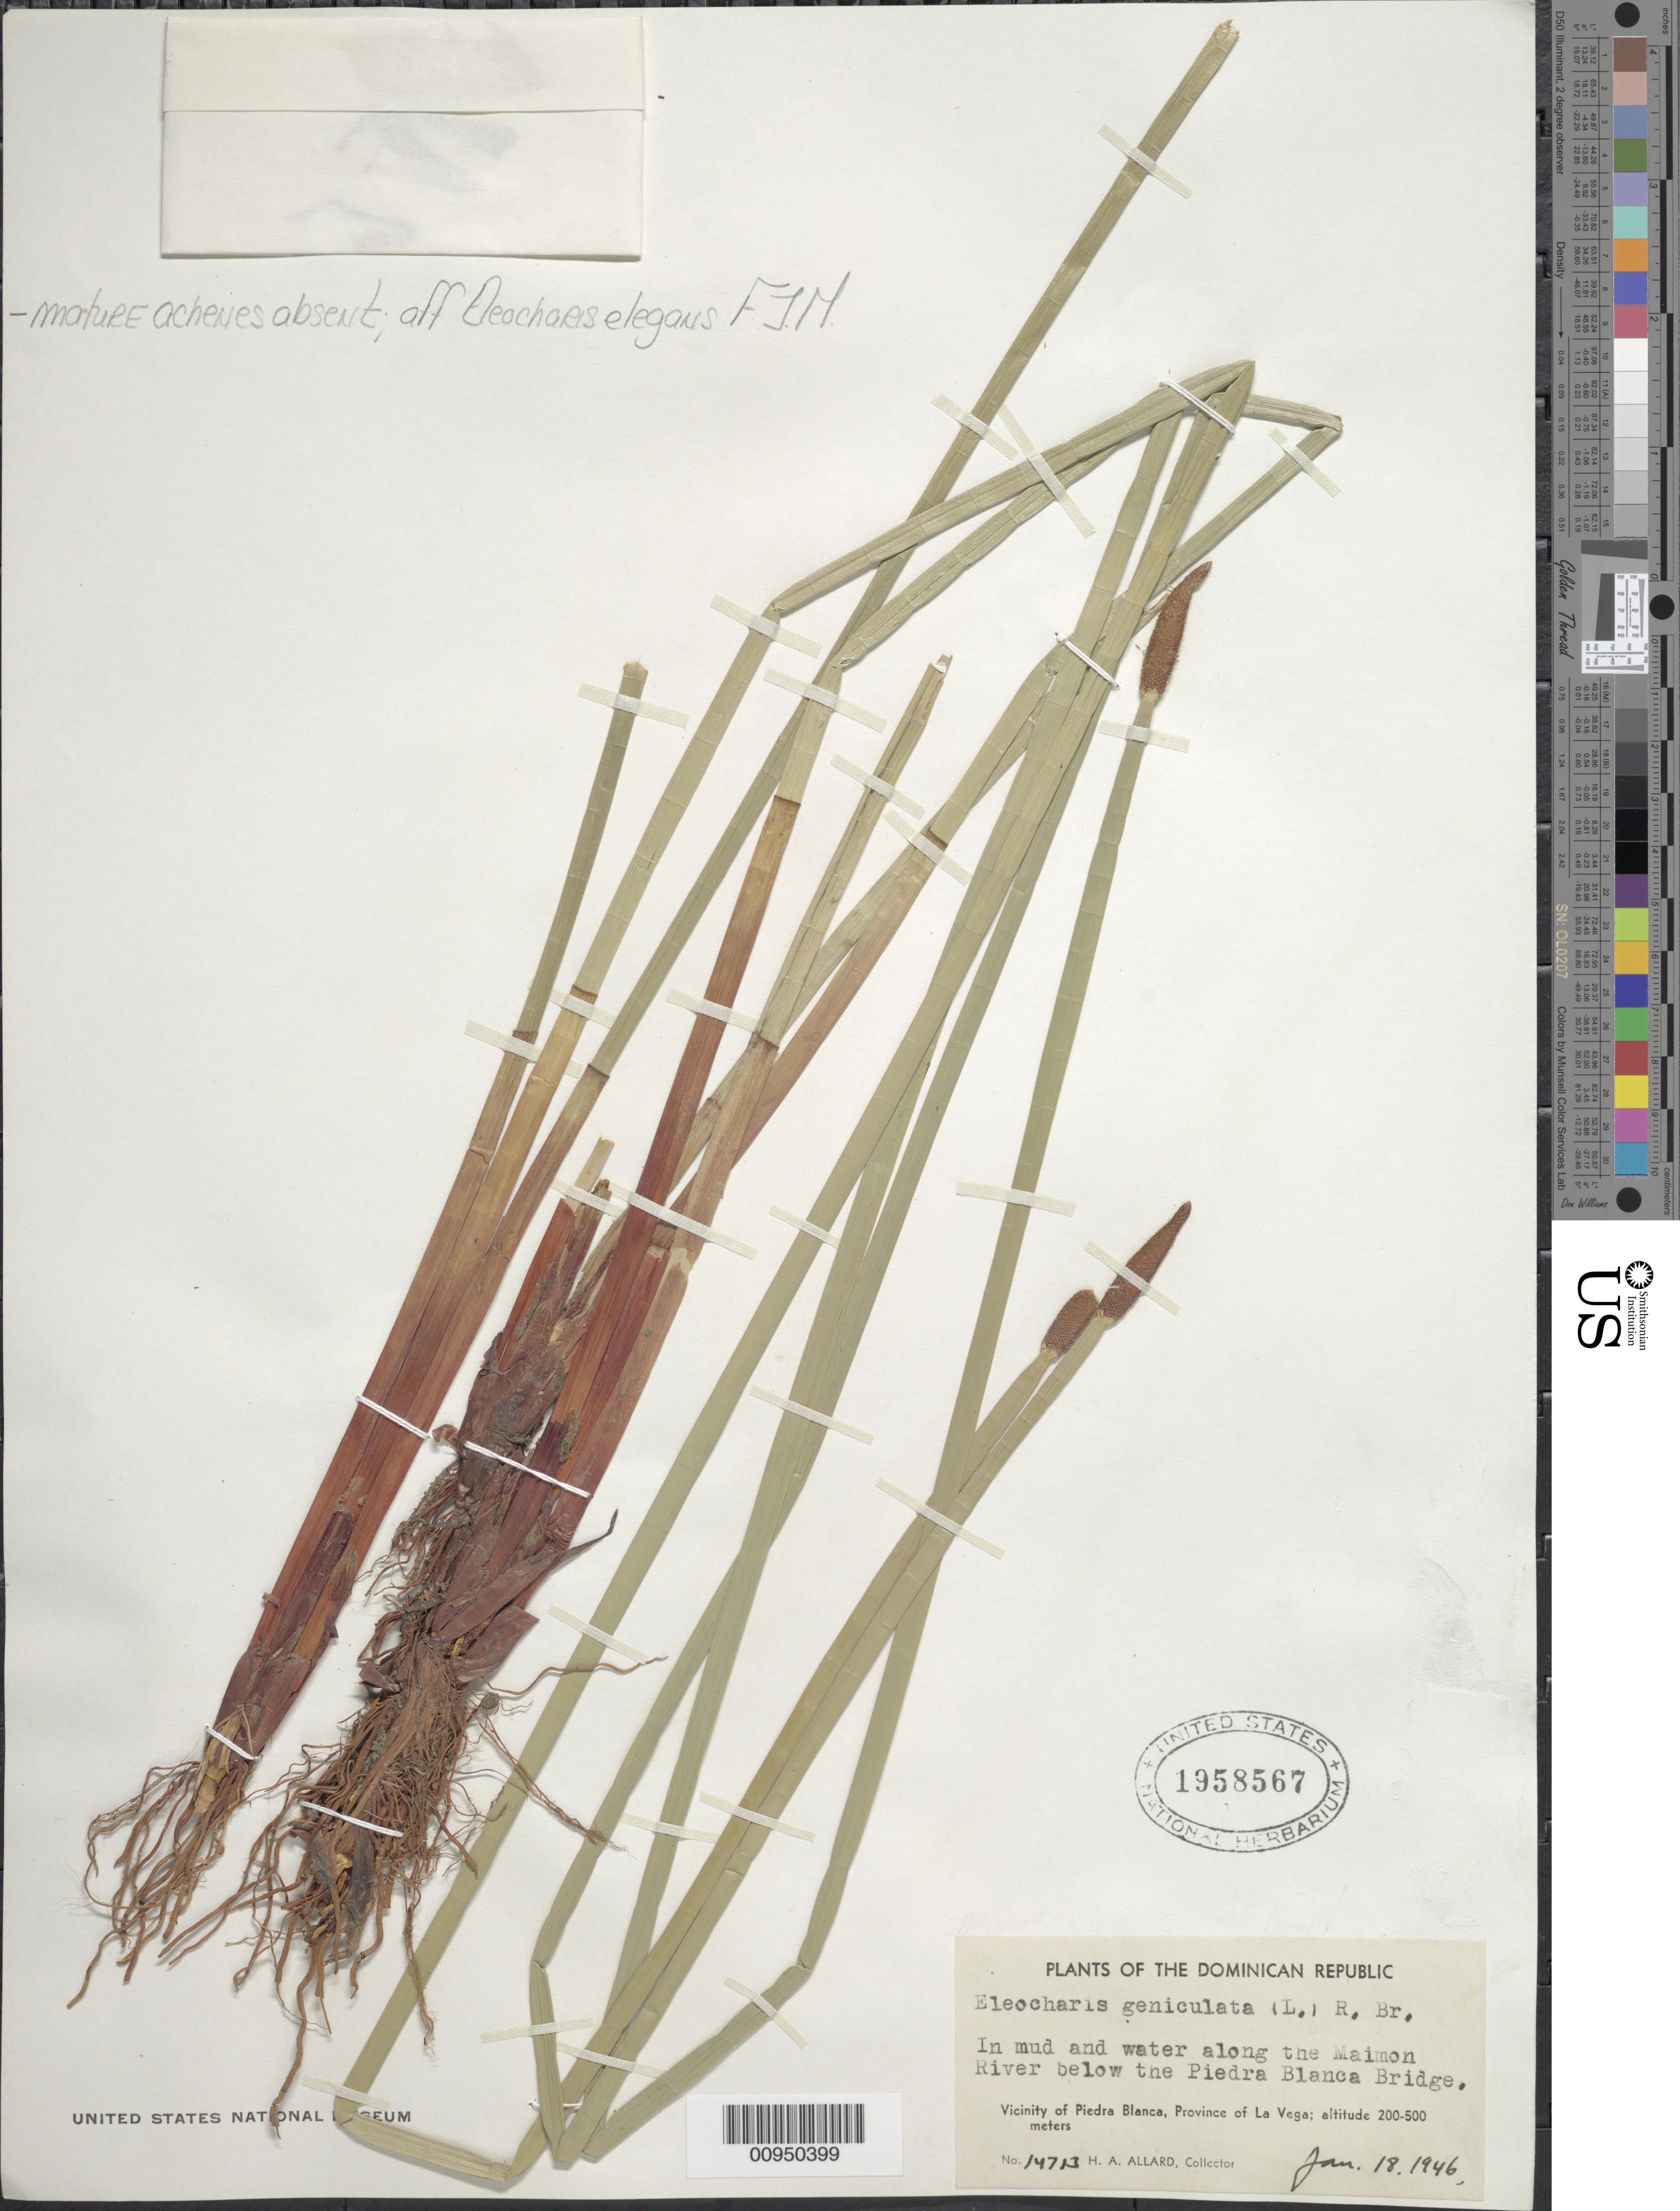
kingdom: Plantae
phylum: Tracheophyta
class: Liliopsida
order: Poales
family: Cyperaceae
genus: Eleocharis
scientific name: Eleocharis elegans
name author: (Kunth) Roem. & Schult.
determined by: Menapace, F. J.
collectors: H. A. Allard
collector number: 14713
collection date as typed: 18 Jan 1946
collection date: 1946-01-18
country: Dominican Republic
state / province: La Vega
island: Hispaniola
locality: Vicinity of Piedra Blanca, along the Maimon River, below the Piedra Blanca Bridge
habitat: In mud and water along the river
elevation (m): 200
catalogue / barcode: US 1958567